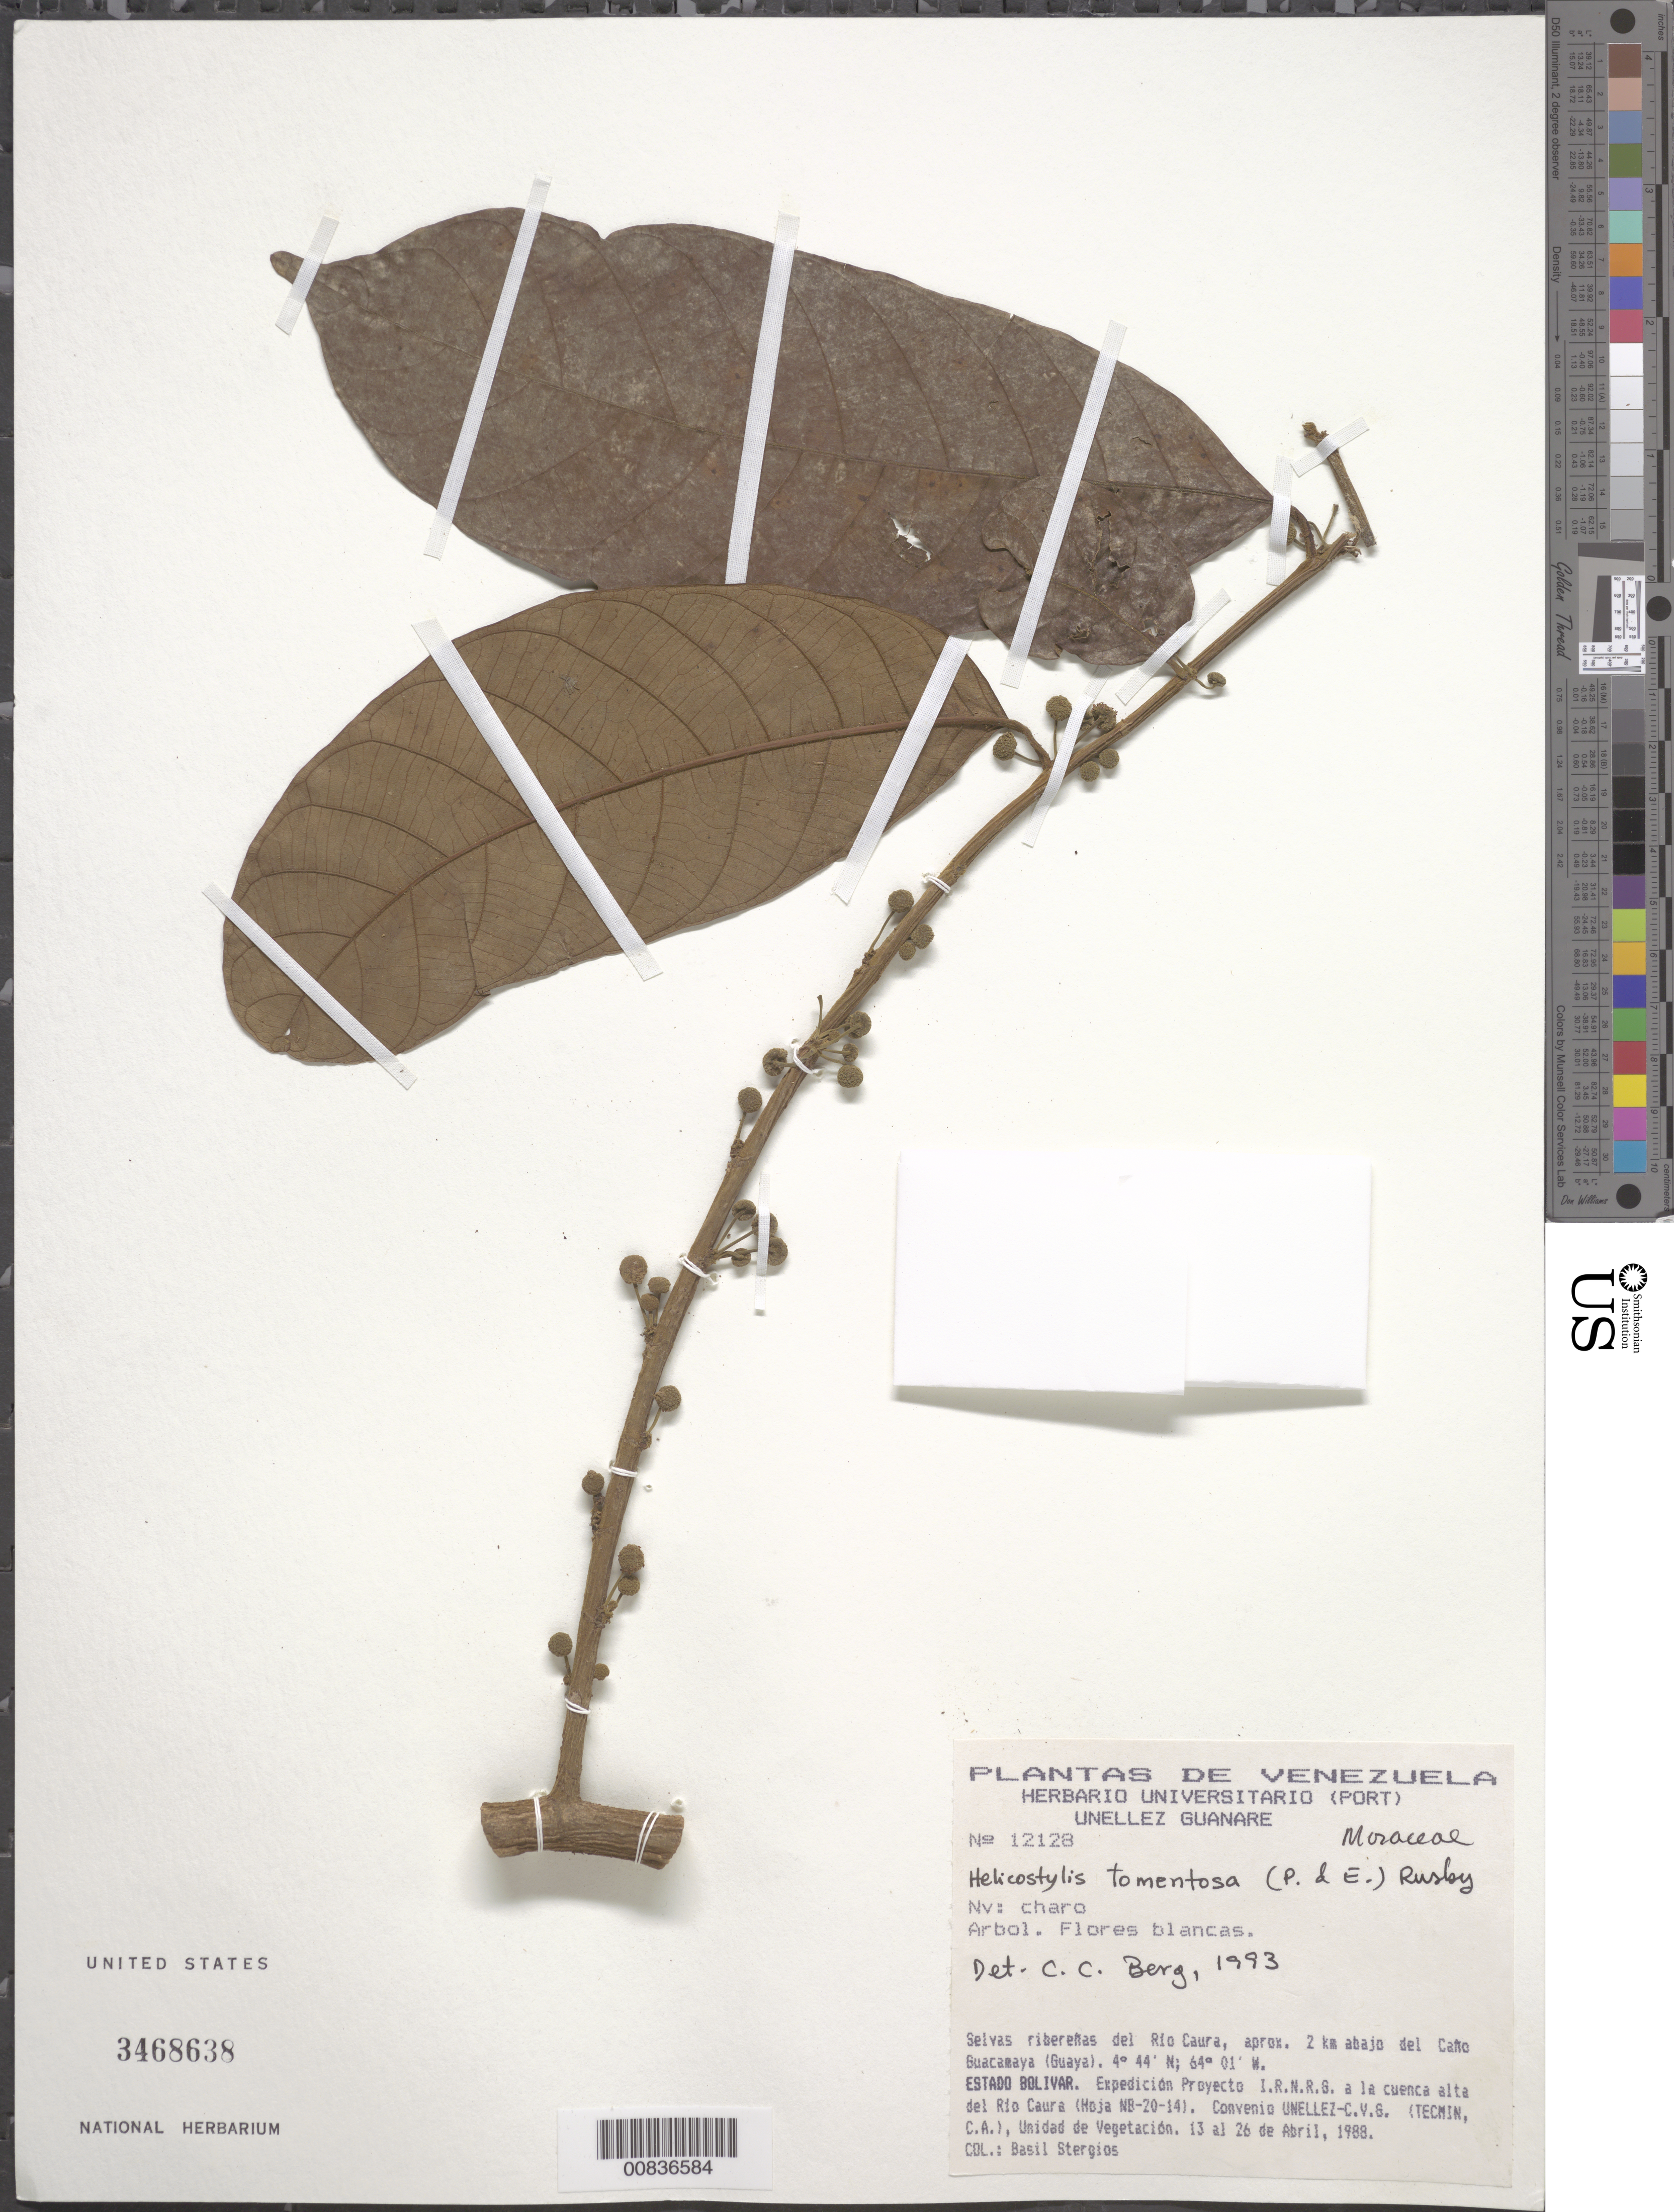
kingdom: Plantae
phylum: Tracheophyta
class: Magnoliopsida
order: Rosales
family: Moraceae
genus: Helicostylis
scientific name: Helicostylis tomentosa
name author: (Poepp. & Endl.) Rusby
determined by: Berg, C. C.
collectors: B. G. Stergios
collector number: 12128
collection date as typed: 13-Apr-88 to 26-Apr-88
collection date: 1988-04-13/1988-04-26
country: Venezuela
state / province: Bolívar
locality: Río Caura, 2 km del Caño Guacamaya (Guaya)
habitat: Selvas riberenas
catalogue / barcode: US 3468638